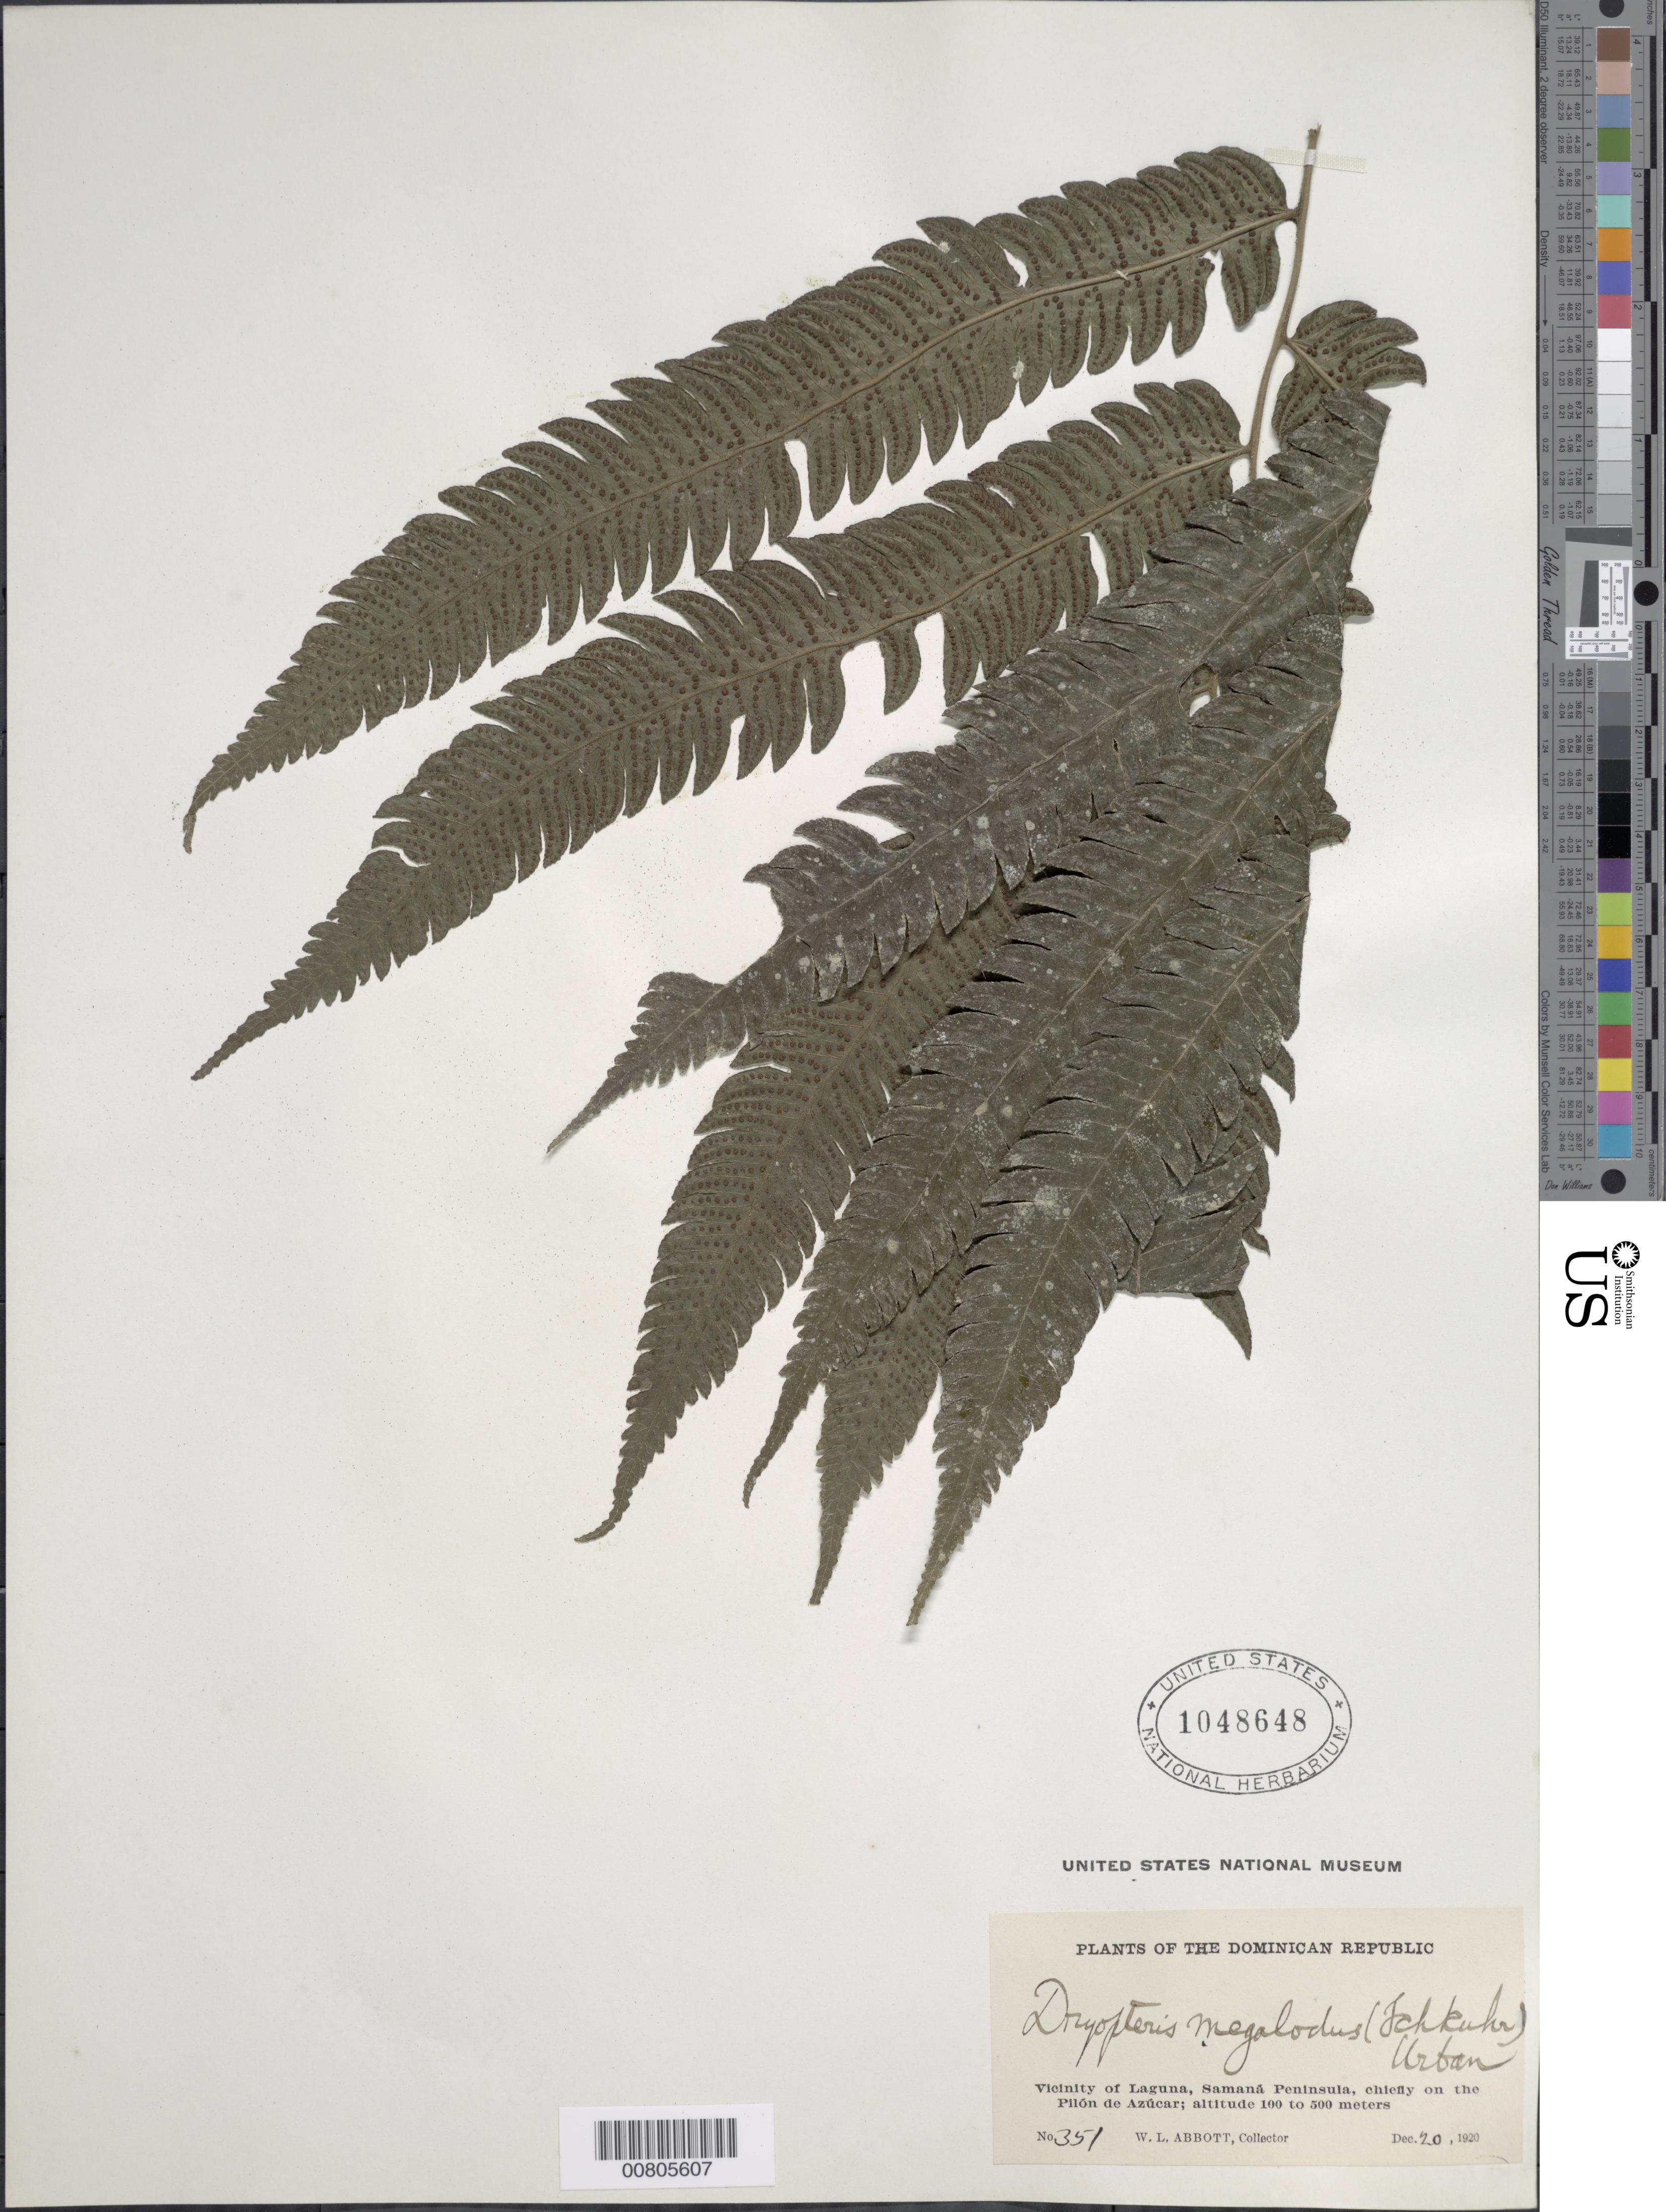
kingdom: Plantae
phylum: Tracheophyta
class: Polypodiopsida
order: Polypodiales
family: Thelypteridaceae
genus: Goniopteris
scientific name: Goniopteris pennata (Poir.) comb. nov., ined 2015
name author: (Poir.)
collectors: W. L. Abbott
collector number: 351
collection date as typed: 20 Dec 1920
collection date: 1920-12-20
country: Dominican Republic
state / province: Samana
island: Hispaniola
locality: Laguna vicinity, Samaná Peninsula, chiefly on the Pilón de Azúcar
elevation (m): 100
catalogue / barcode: US 1048648